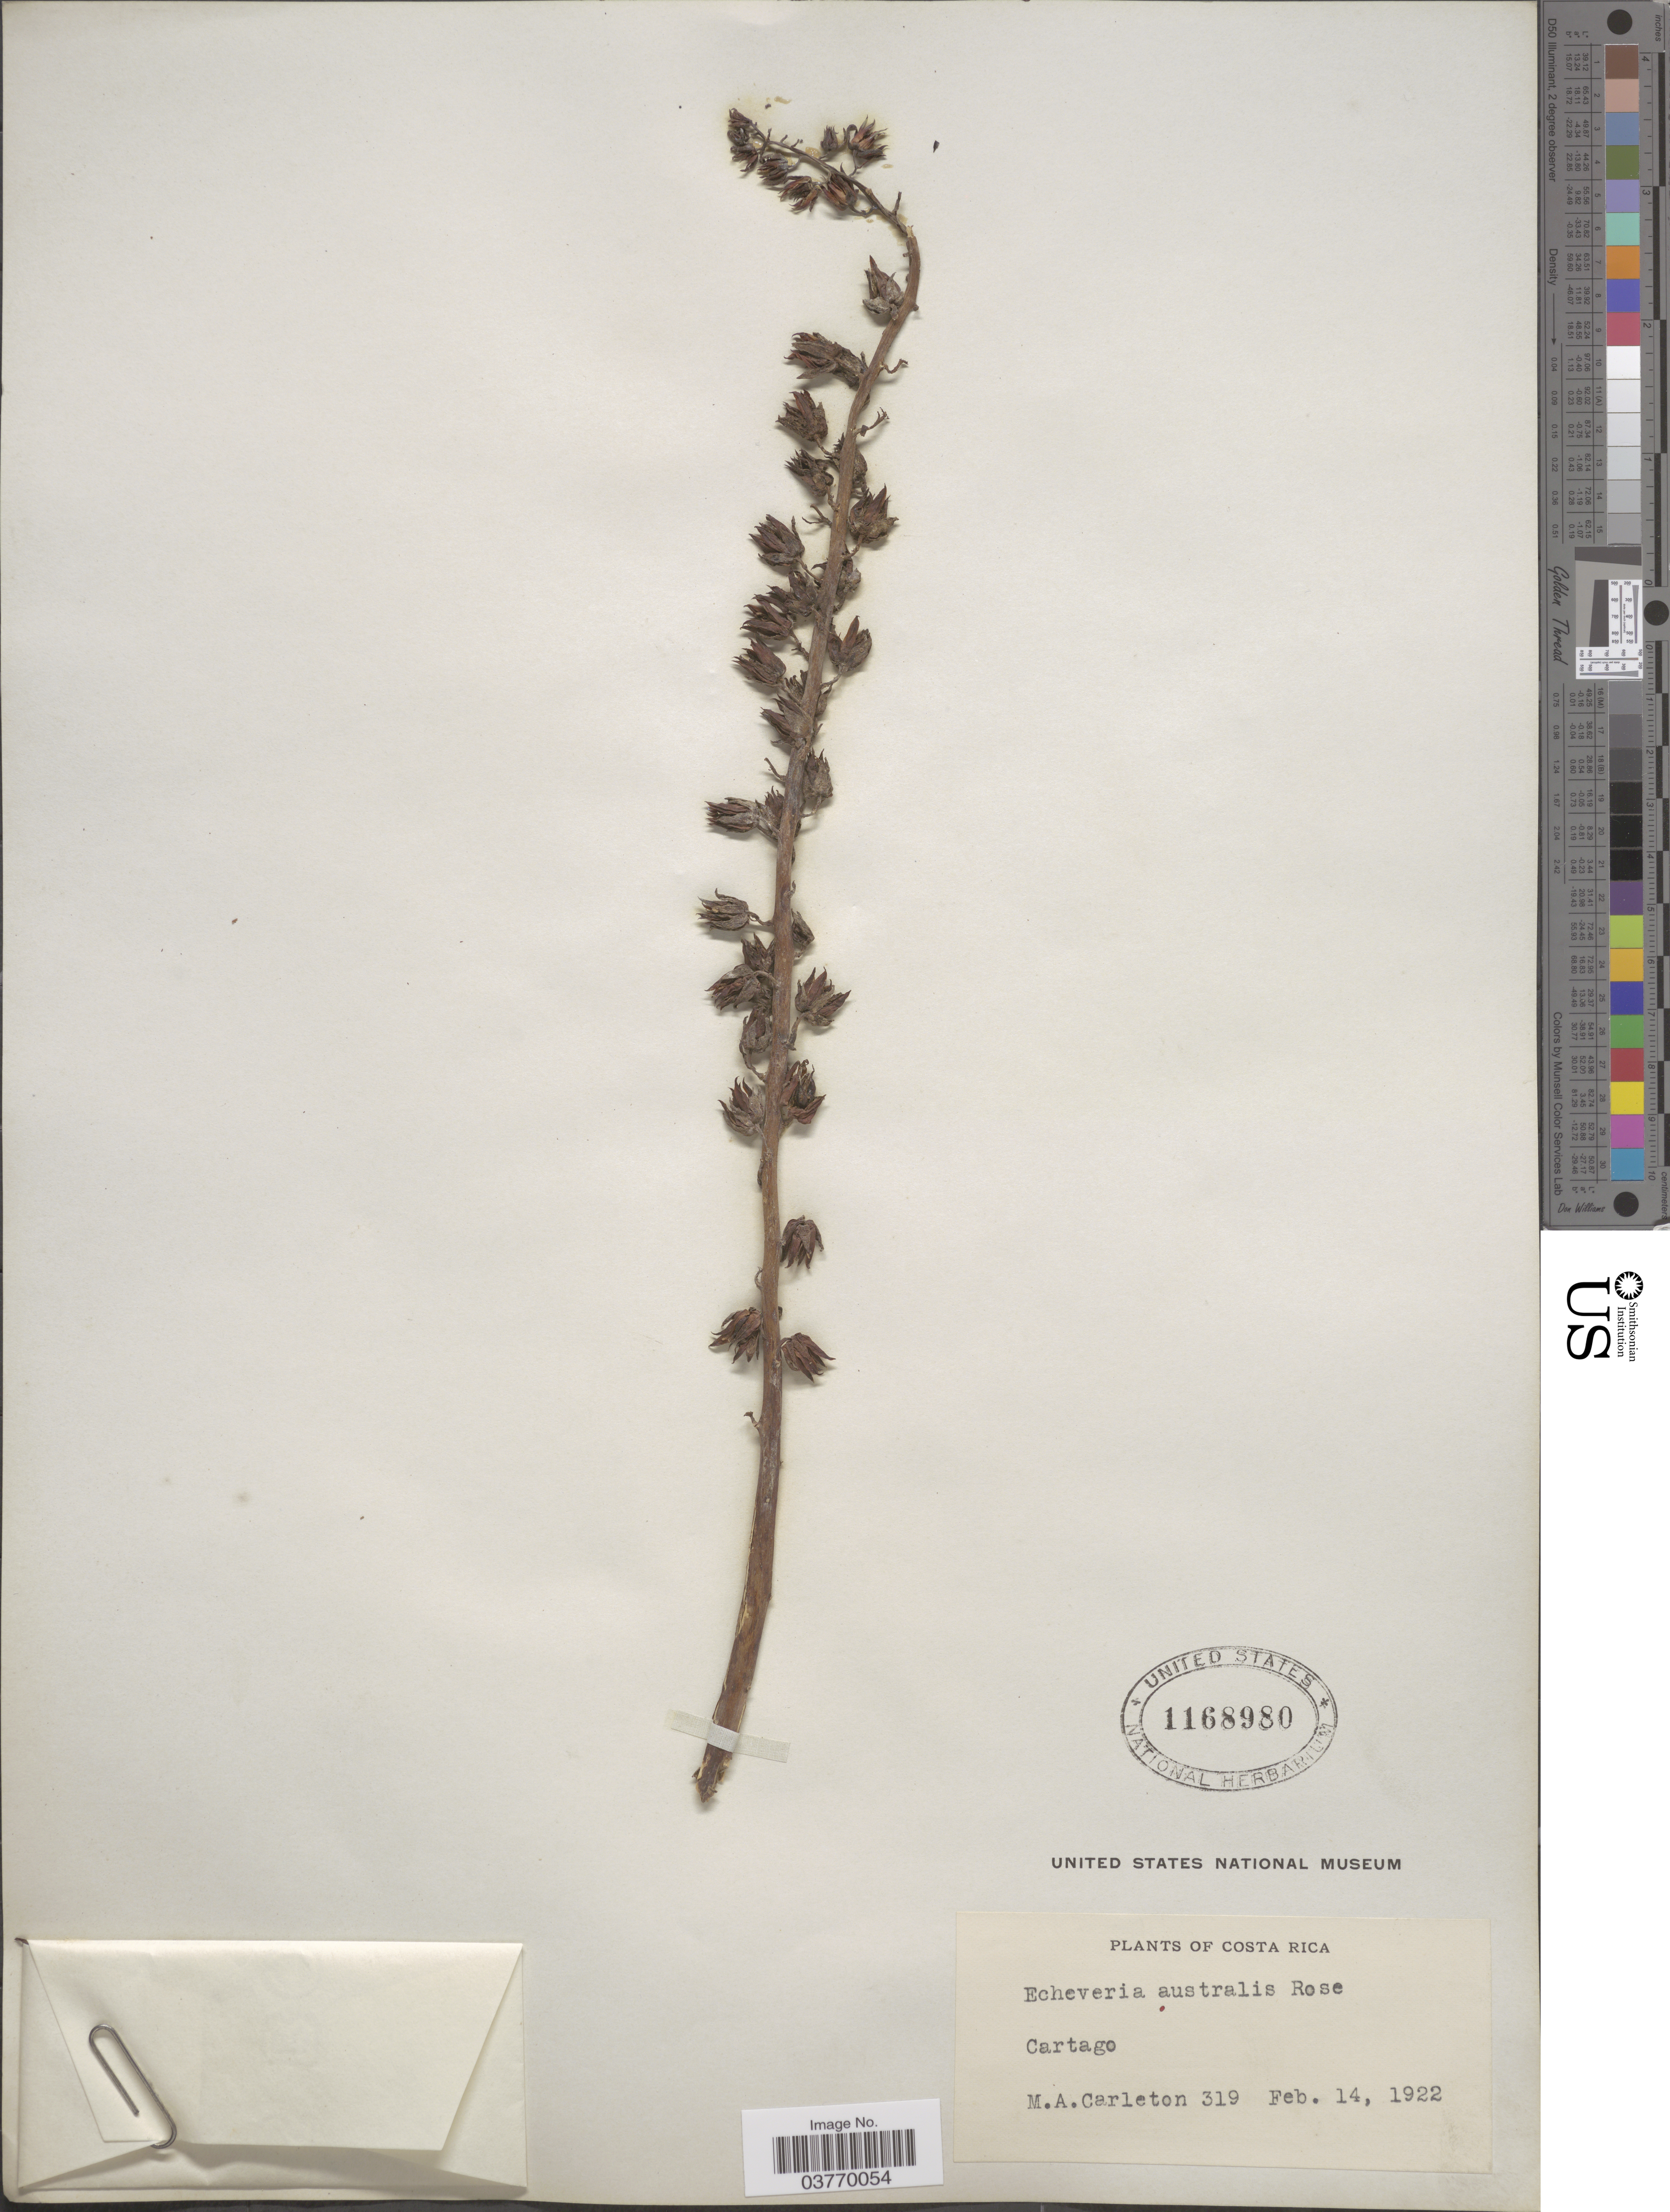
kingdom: Plantae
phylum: Tracheophyta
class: Magnoliopsida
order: Saxifragales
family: Crassulaceae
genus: Echeveria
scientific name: Echeveria australis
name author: Rose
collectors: M. A. Carleton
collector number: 319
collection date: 1922-02-14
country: Costa Rica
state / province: Cartago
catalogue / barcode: US 1168980